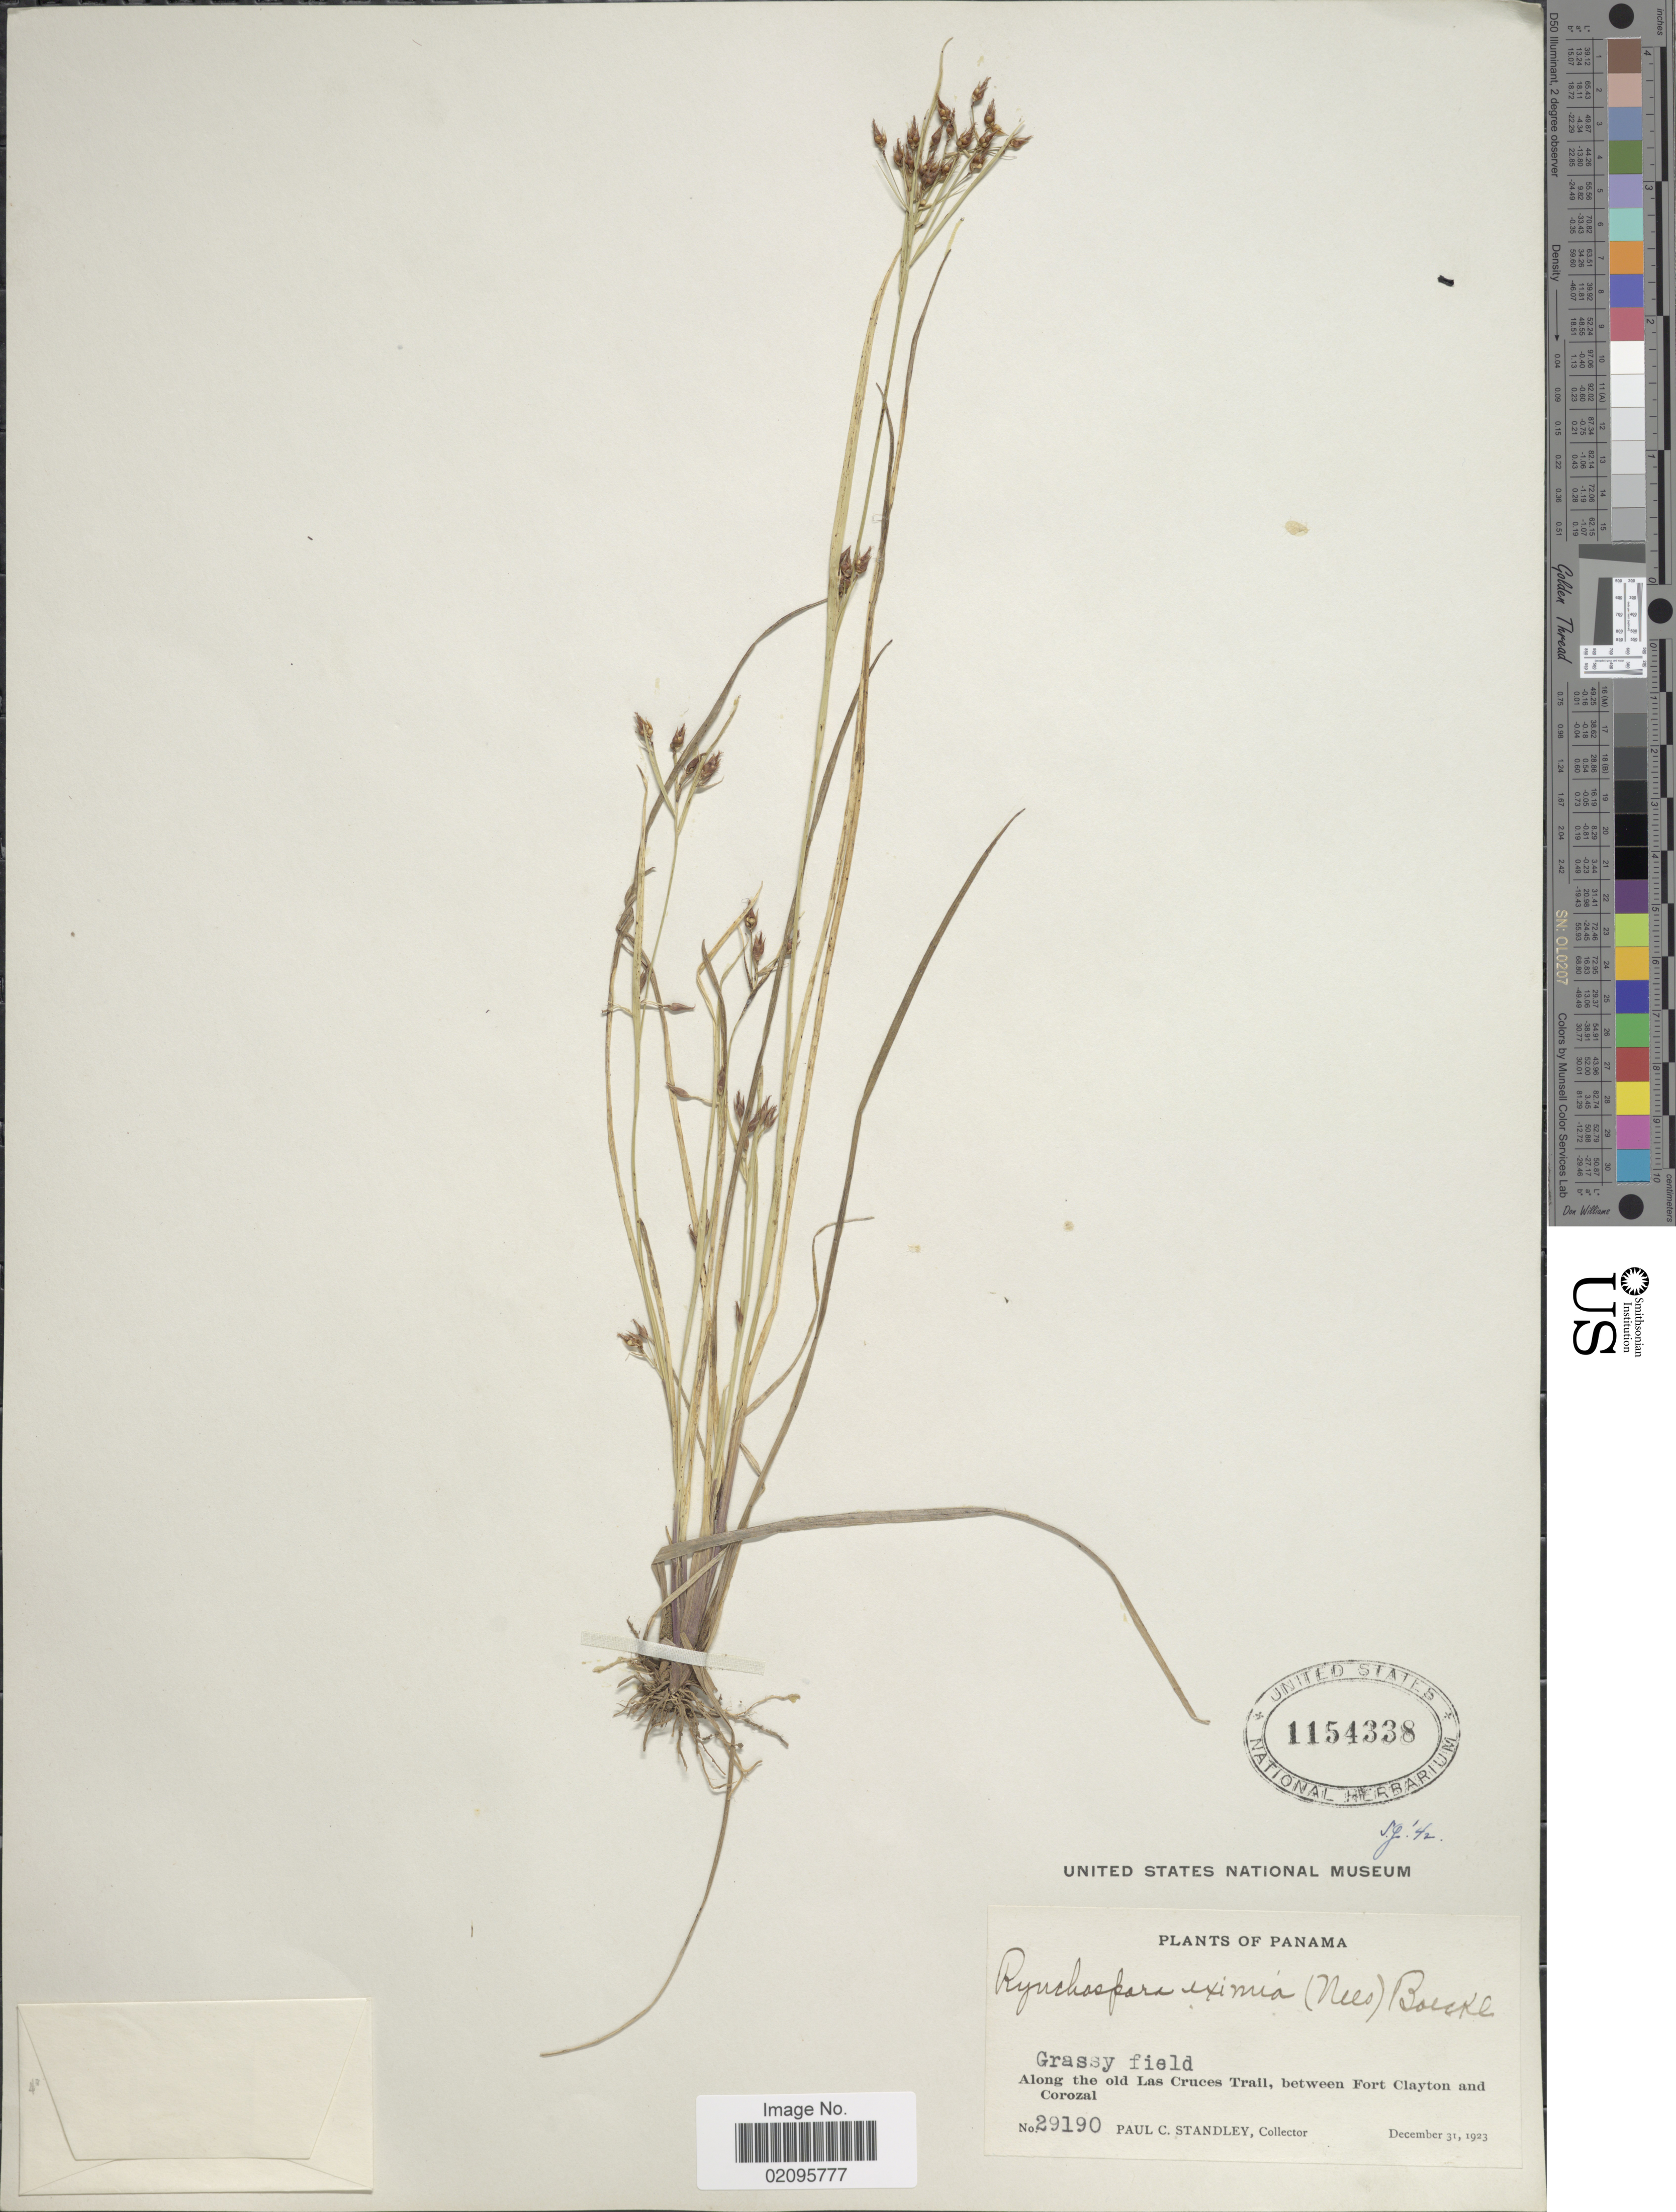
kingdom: Plantae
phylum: Tracheophyta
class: Liliopsida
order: Poales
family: Cyperaceae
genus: Rhynchospora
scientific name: Rhynchospora eximia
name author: (Nees) Boeckeler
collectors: P. C. Standley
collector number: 29190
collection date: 1923-12-31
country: Panama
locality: Grassy field, along the old Las Cruces Trail, between Fort Clayton and Corozal.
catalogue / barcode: US 1154338